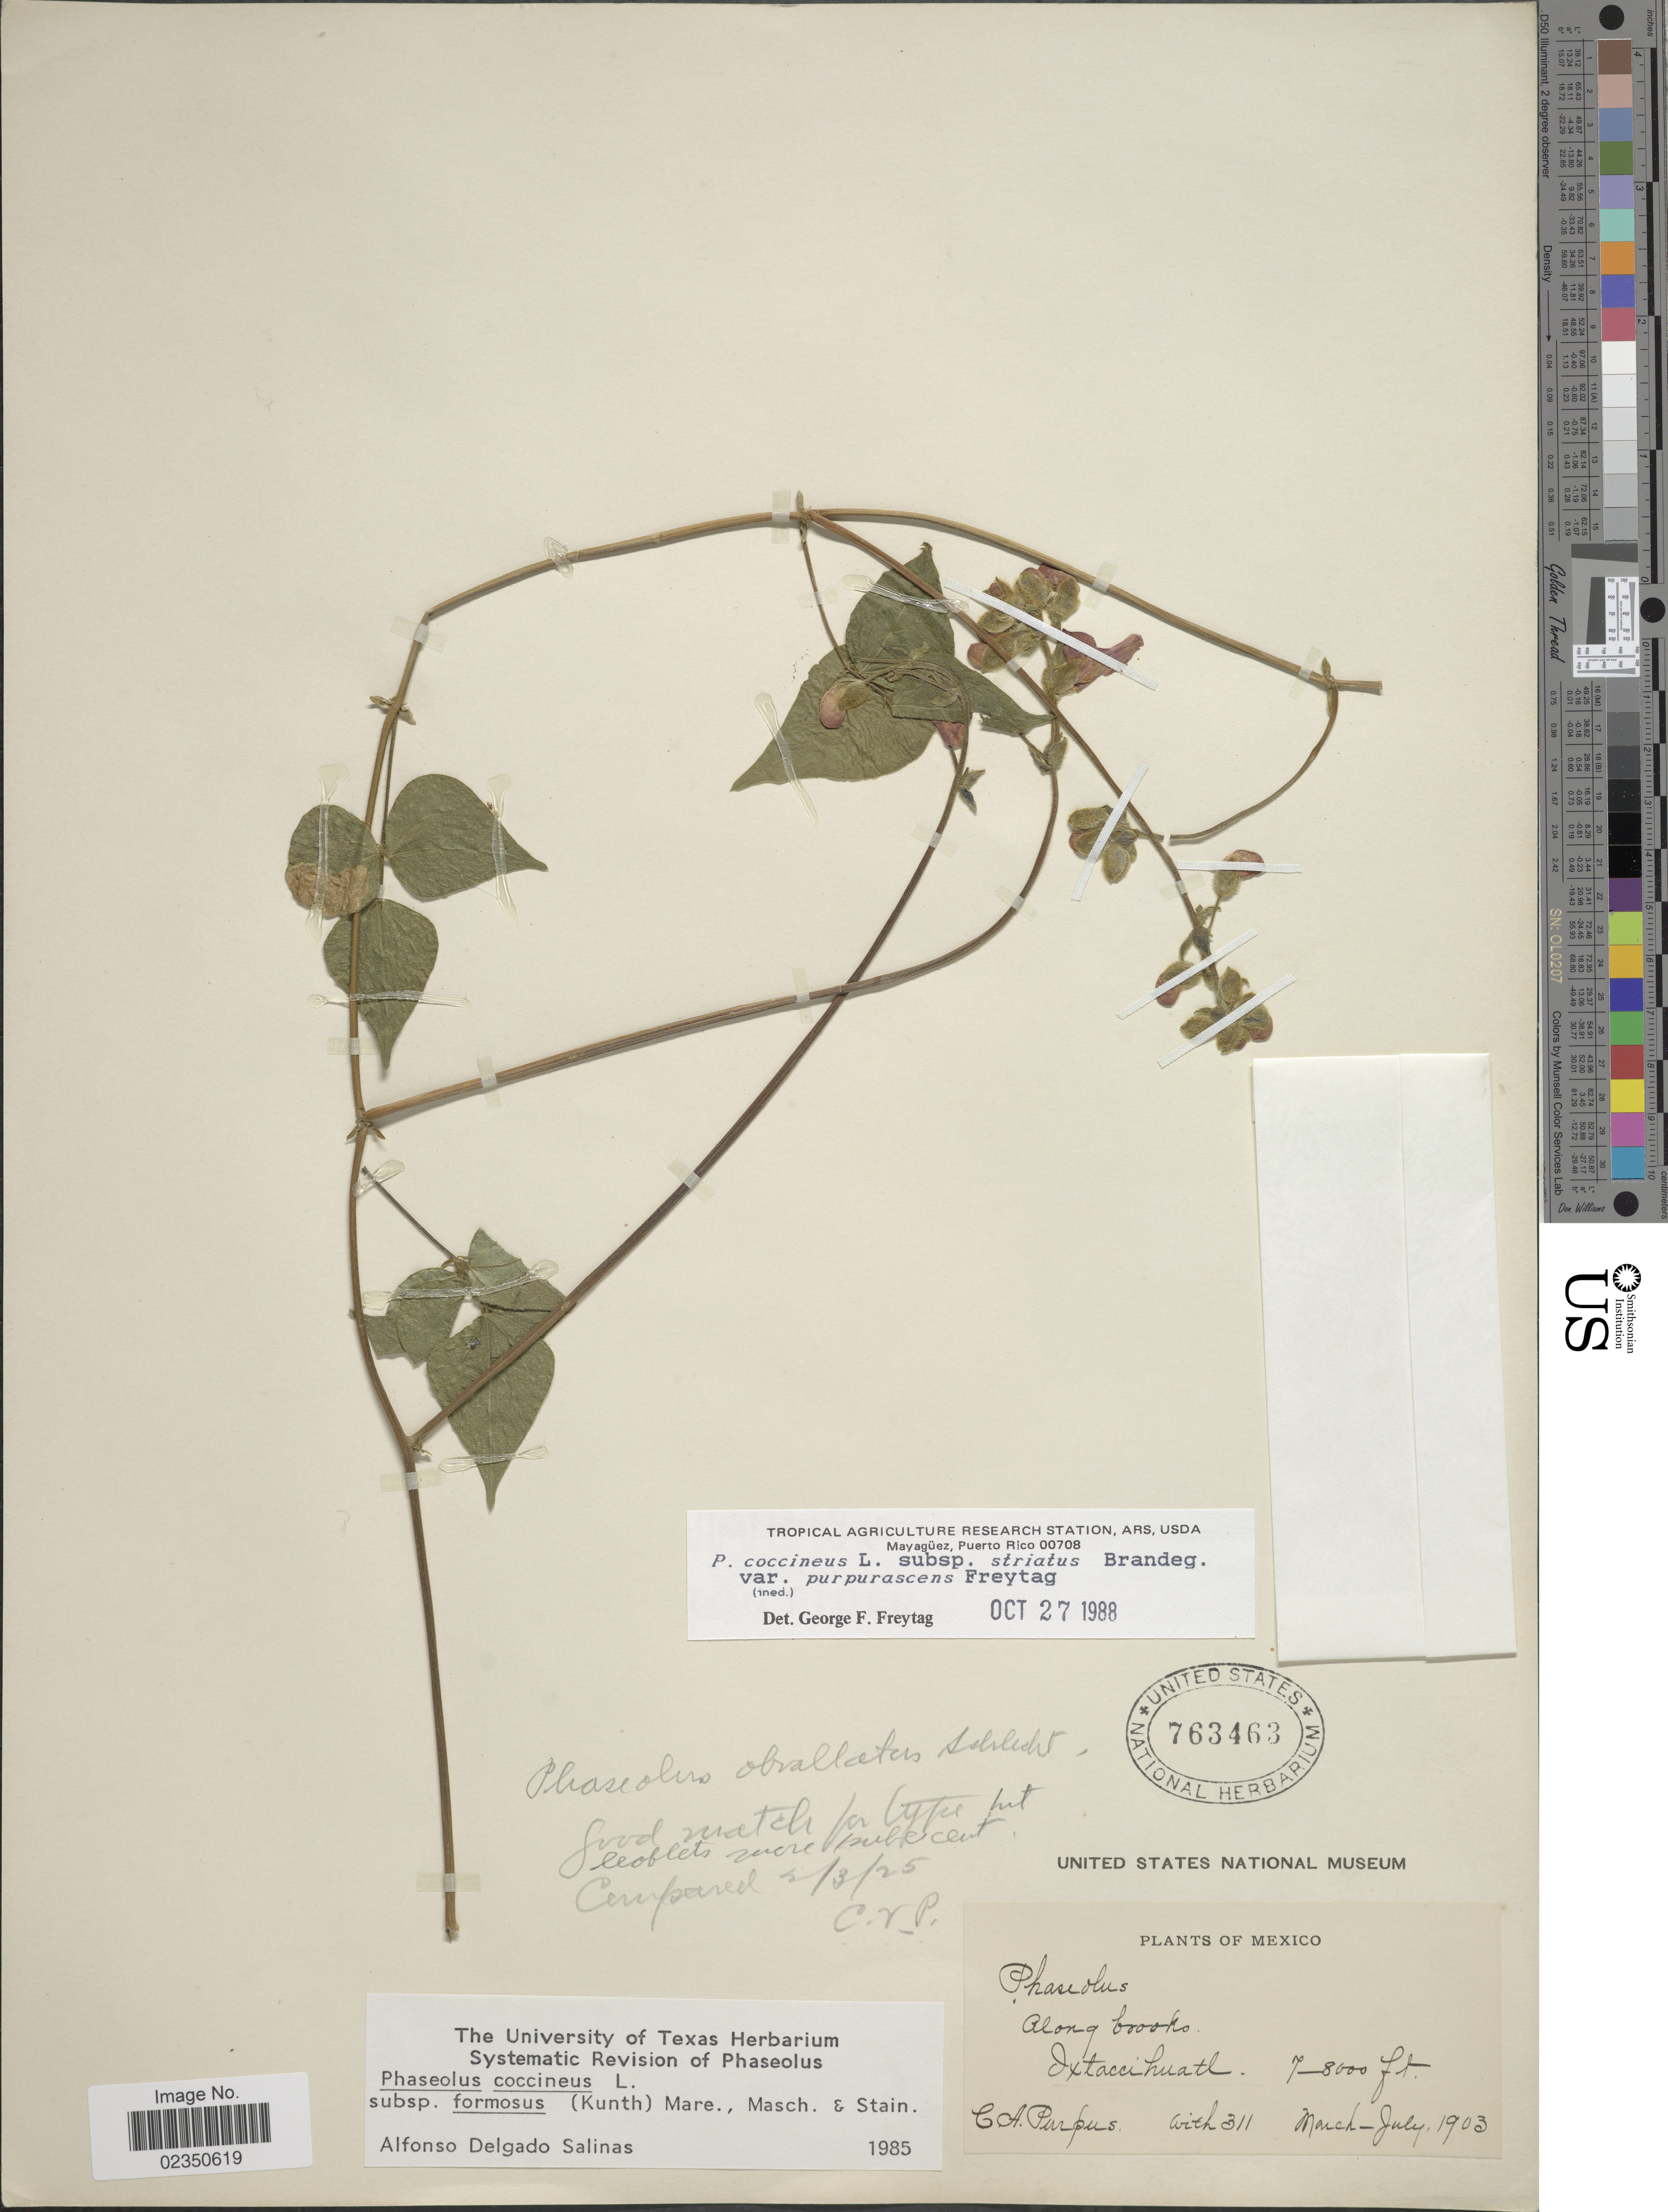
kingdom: Plantae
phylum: Tracheophyta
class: Magnoliopsida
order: Fabales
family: Fabaceae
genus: Phaseolus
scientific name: Phaseolus coccineus var. purpurascens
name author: Freytag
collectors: C. A. Purpus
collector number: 311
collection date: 1903-03/1903-07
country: Mexico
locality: Along brooks. Ixtaccihuatl.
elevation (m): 2134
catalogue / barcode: US 763463